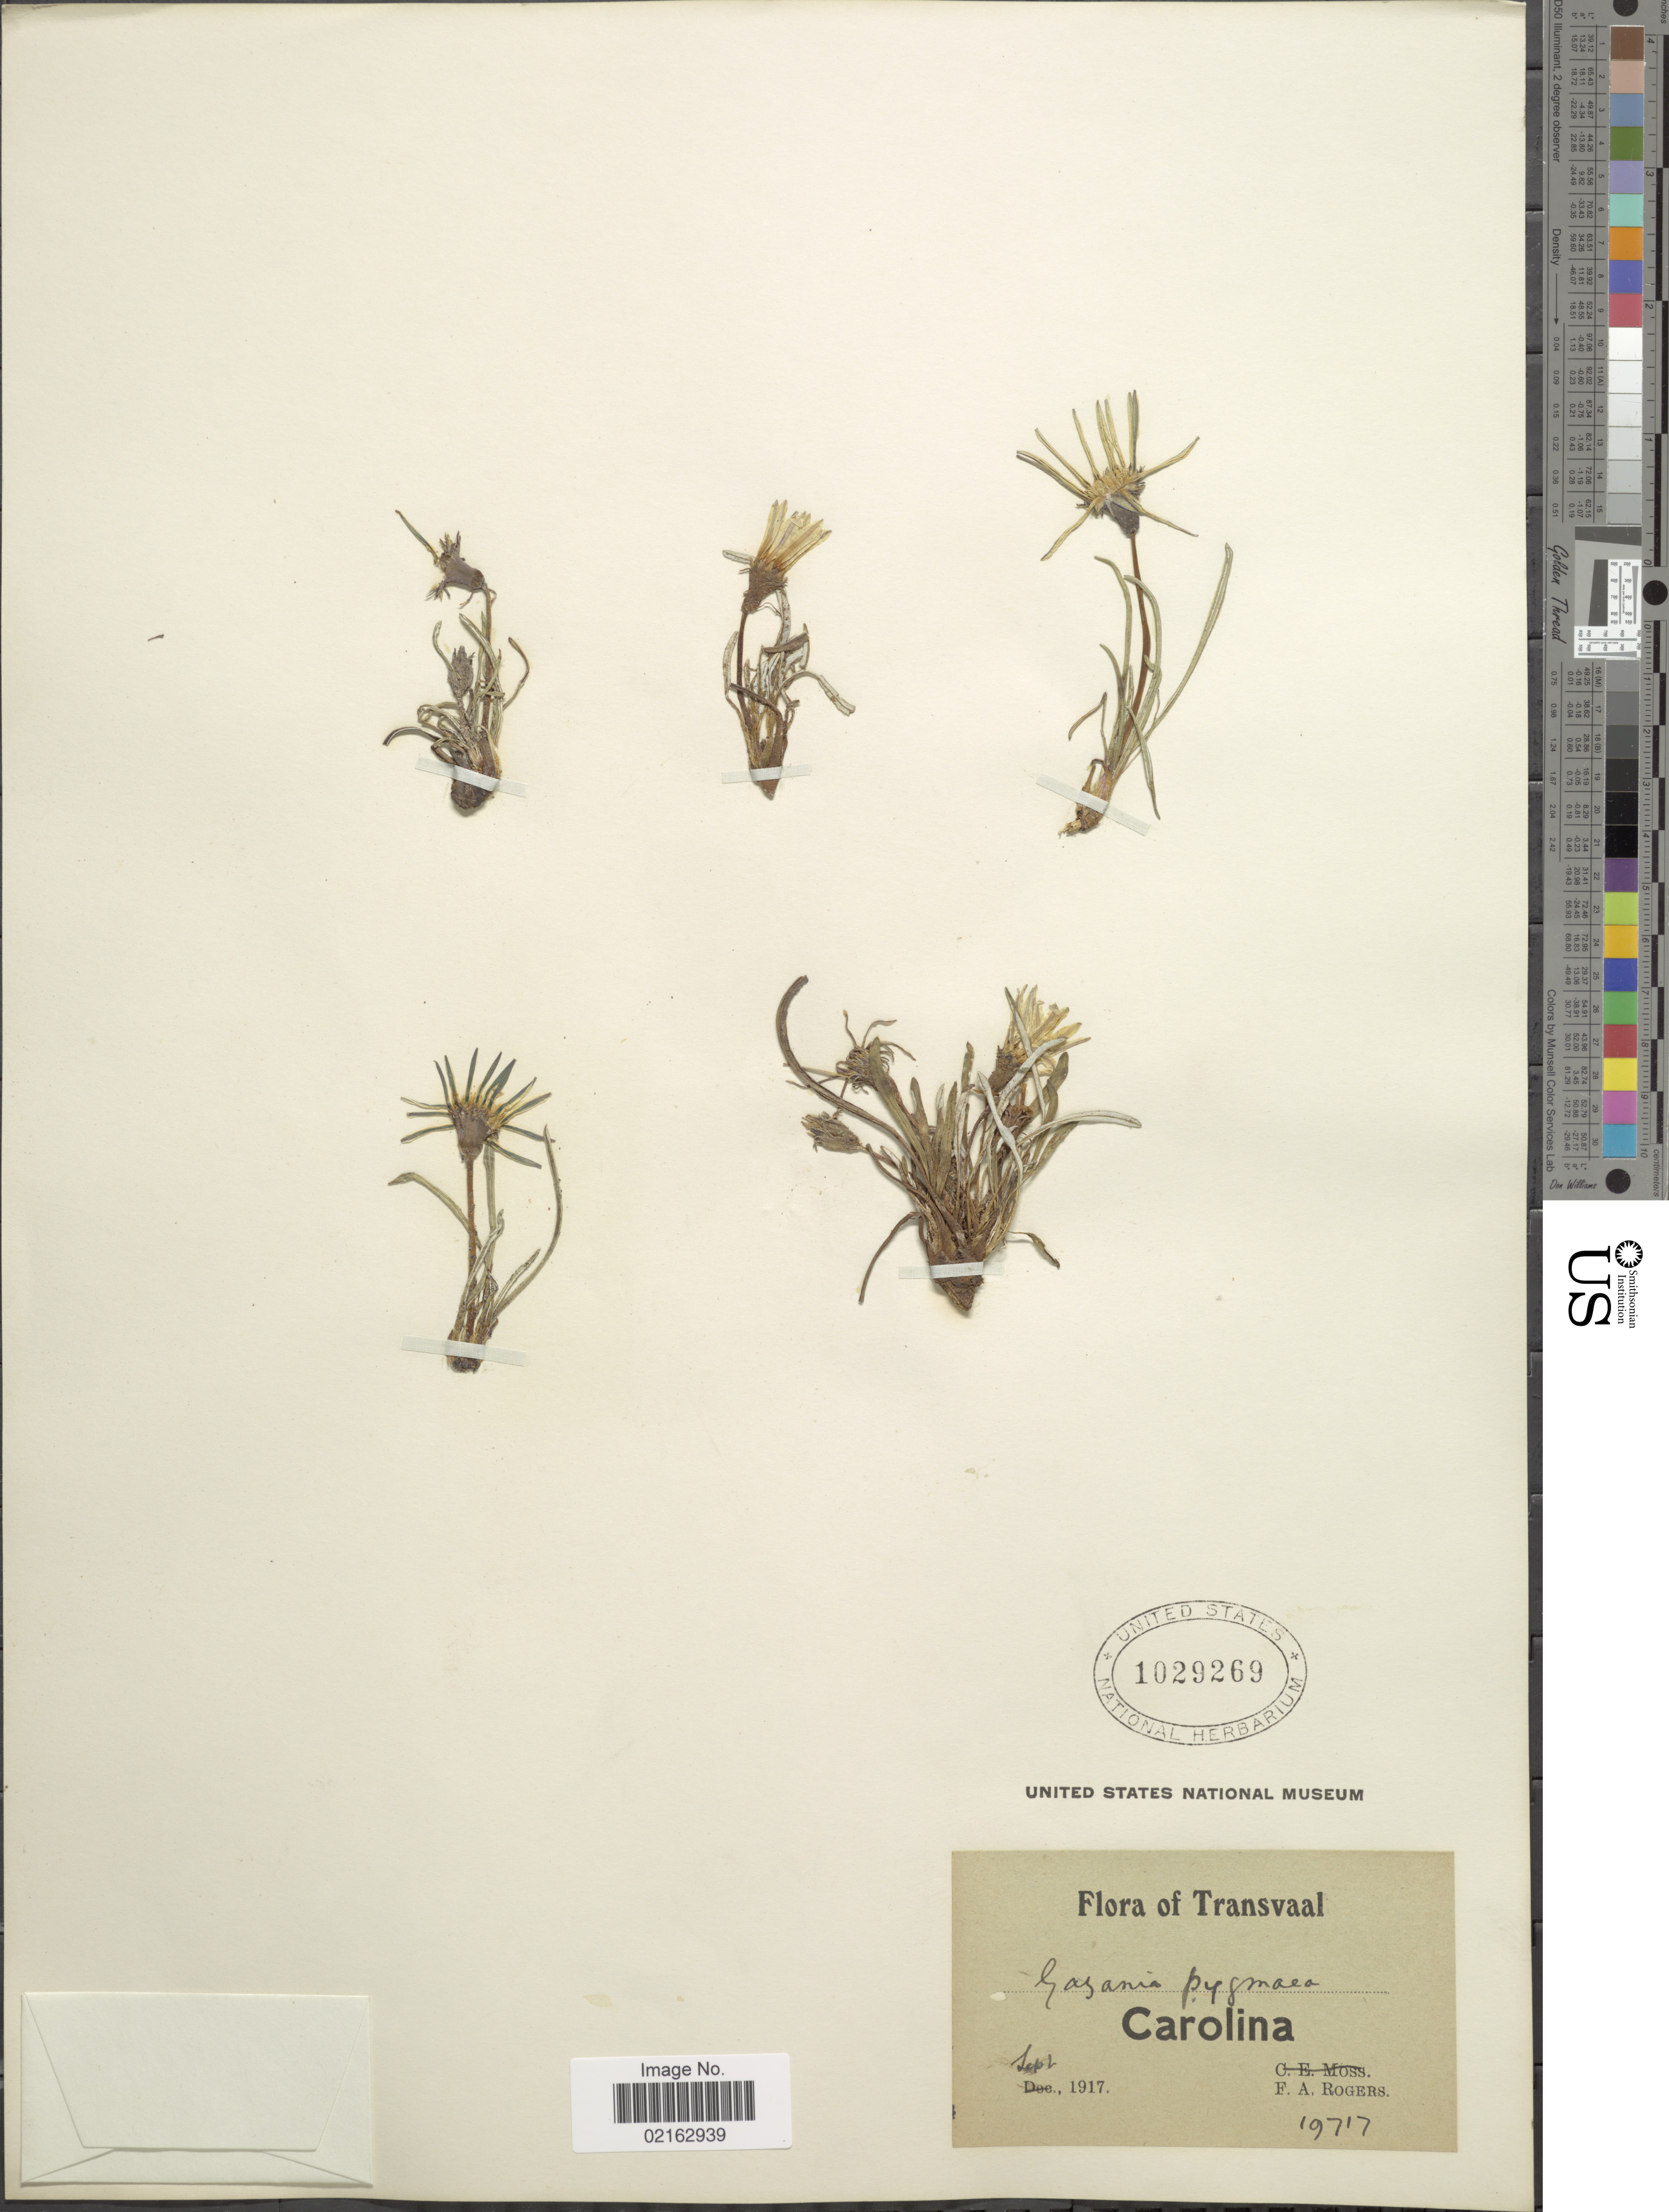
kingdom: Plantae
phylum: Tracheophyta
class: Magnoliopsida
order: Asterales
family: Asteraceae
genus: Gazania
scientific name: Gazania krebsiana subsp. serrulata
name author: (DC.) Roessler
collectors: F. A. Rogers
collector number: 19717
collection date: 1917-09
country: South Africa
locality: Transvaal. Carolina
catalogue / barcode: US 1029269